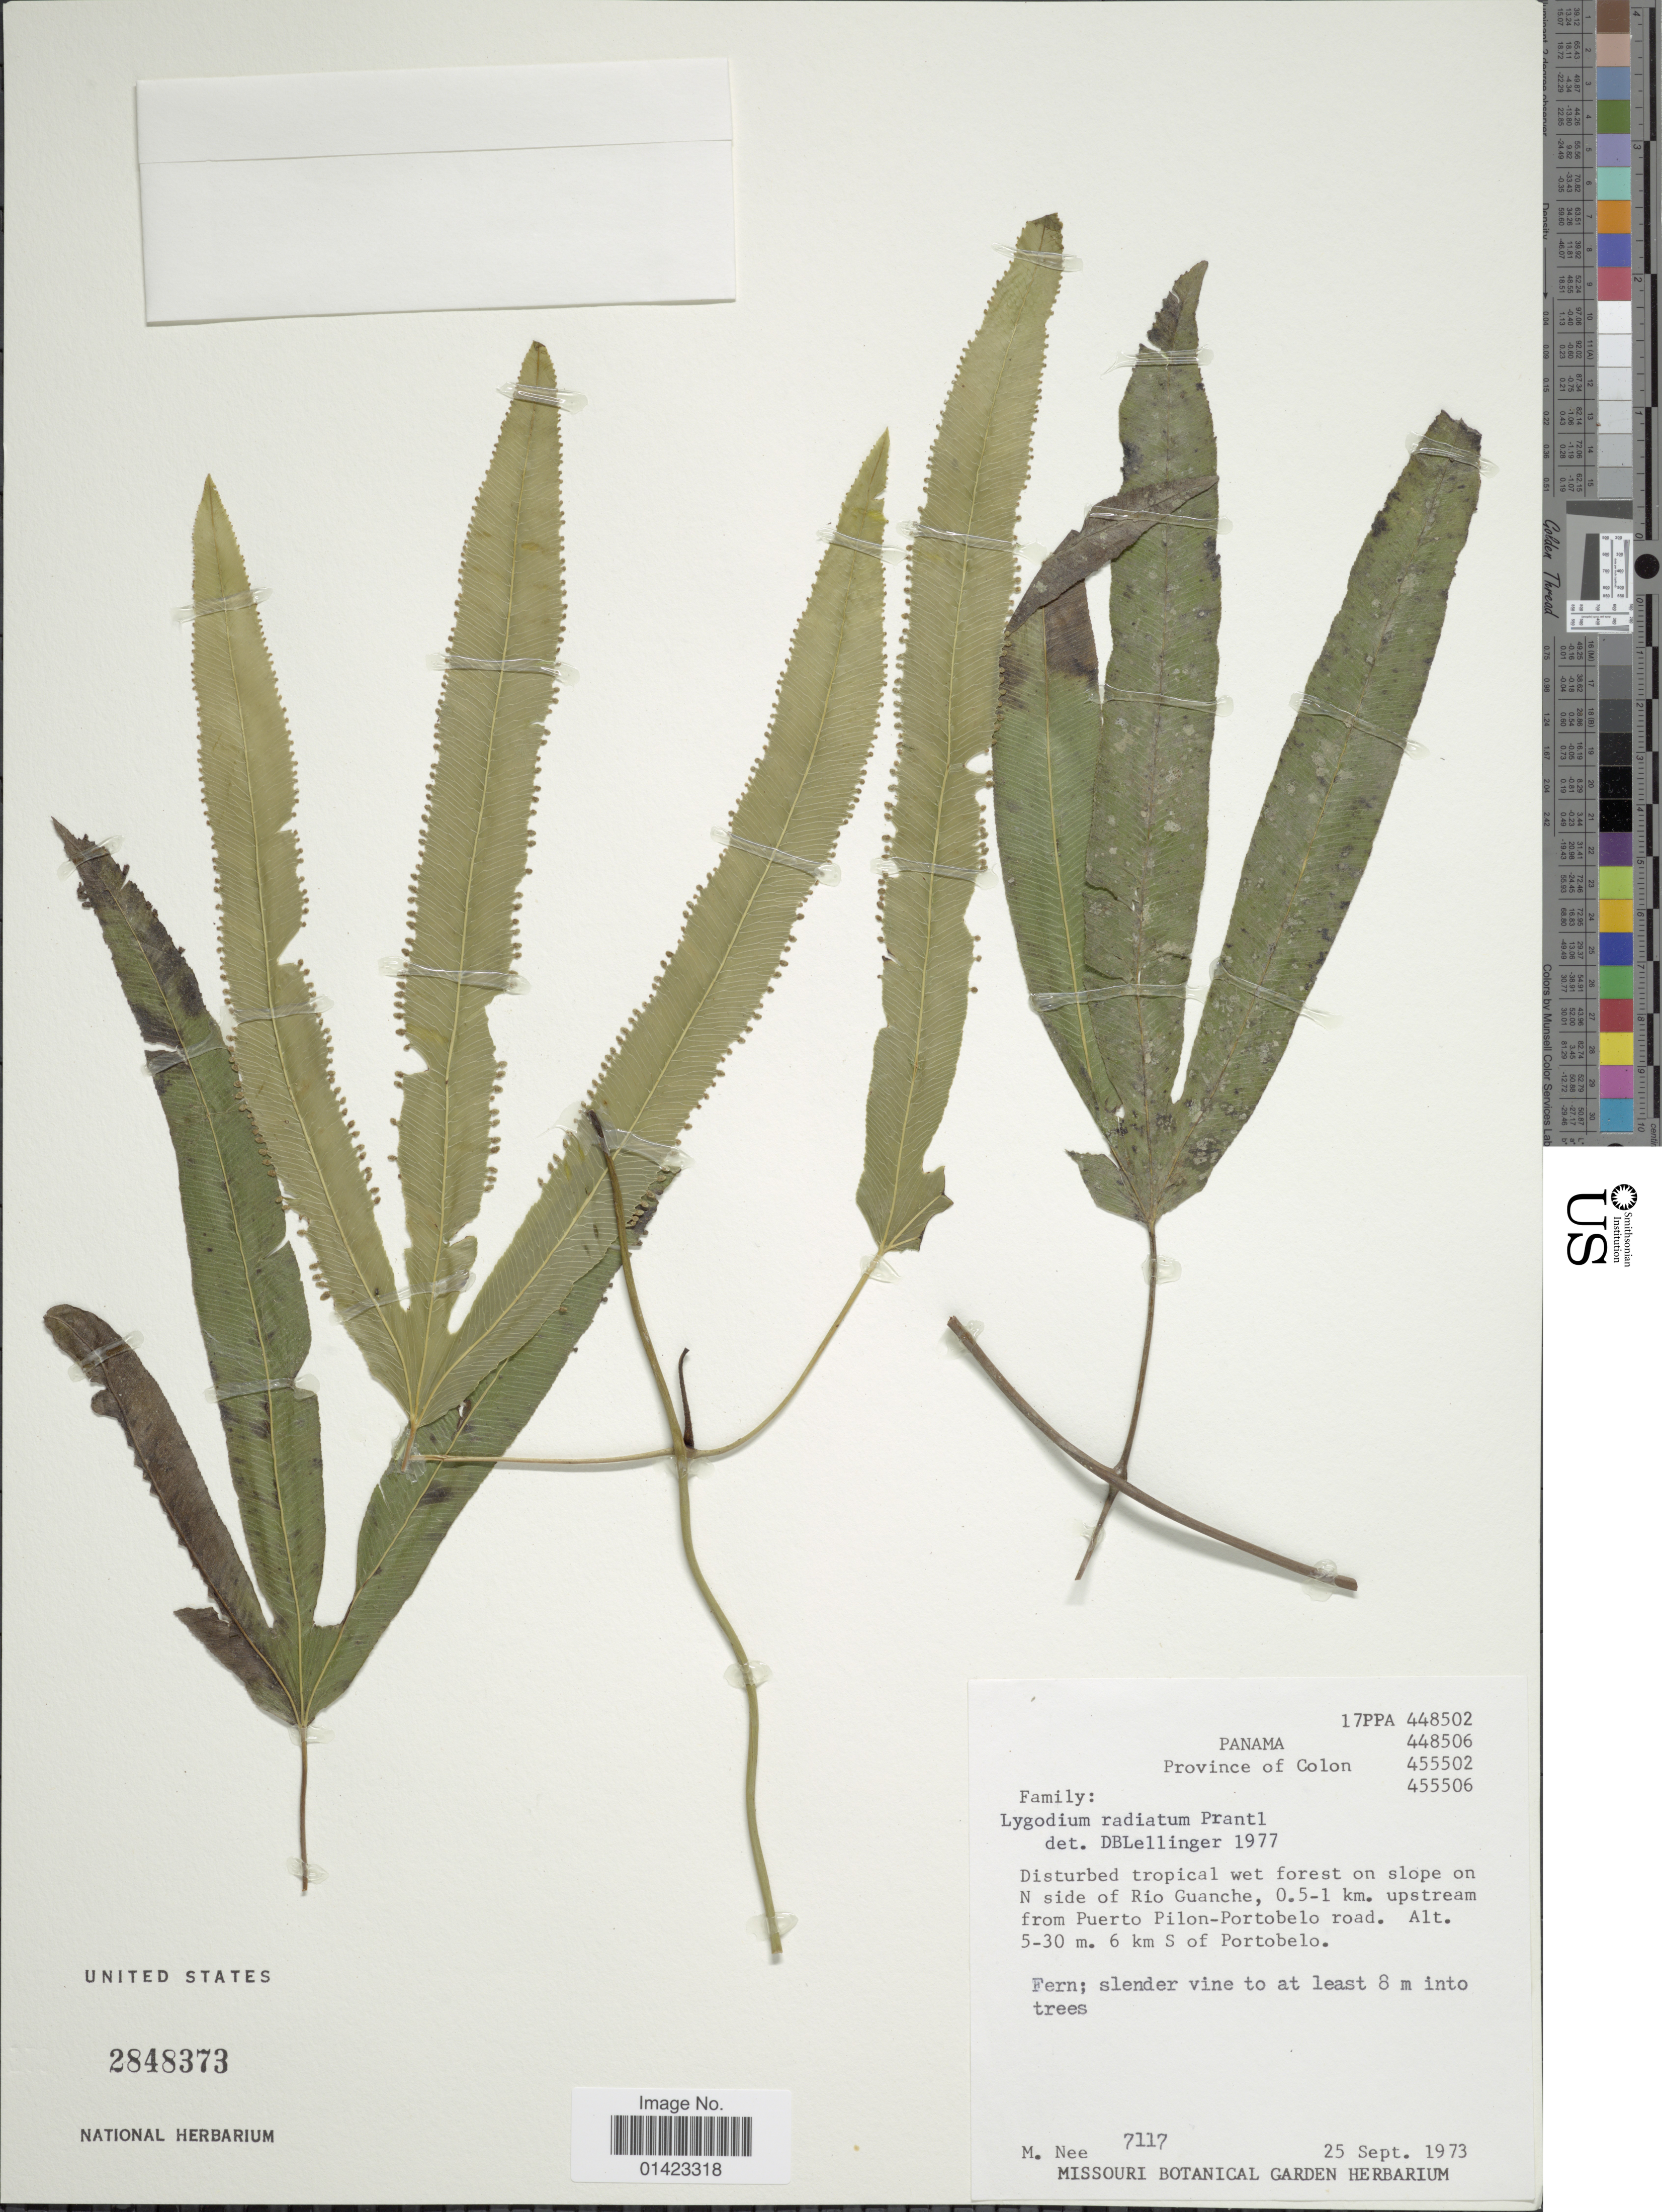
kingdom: Plantae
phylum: Tracheophyta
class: Polypodiopsida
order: Schizaeales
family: Lygodiaceae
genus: Lygodium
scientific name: Lygodium radiatum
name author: Prantl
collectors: M. Nee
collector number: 7117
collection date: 1973-09-25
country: Panama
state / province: Colón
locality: Province of Colon, Disturbed tropical wet forest on slope on N side of Rio Guanche, 0.5-1 km upstream from Puerto Pilon-Portobelo road, 6km S of Portobelo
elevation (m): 5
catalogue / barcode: US 2848373